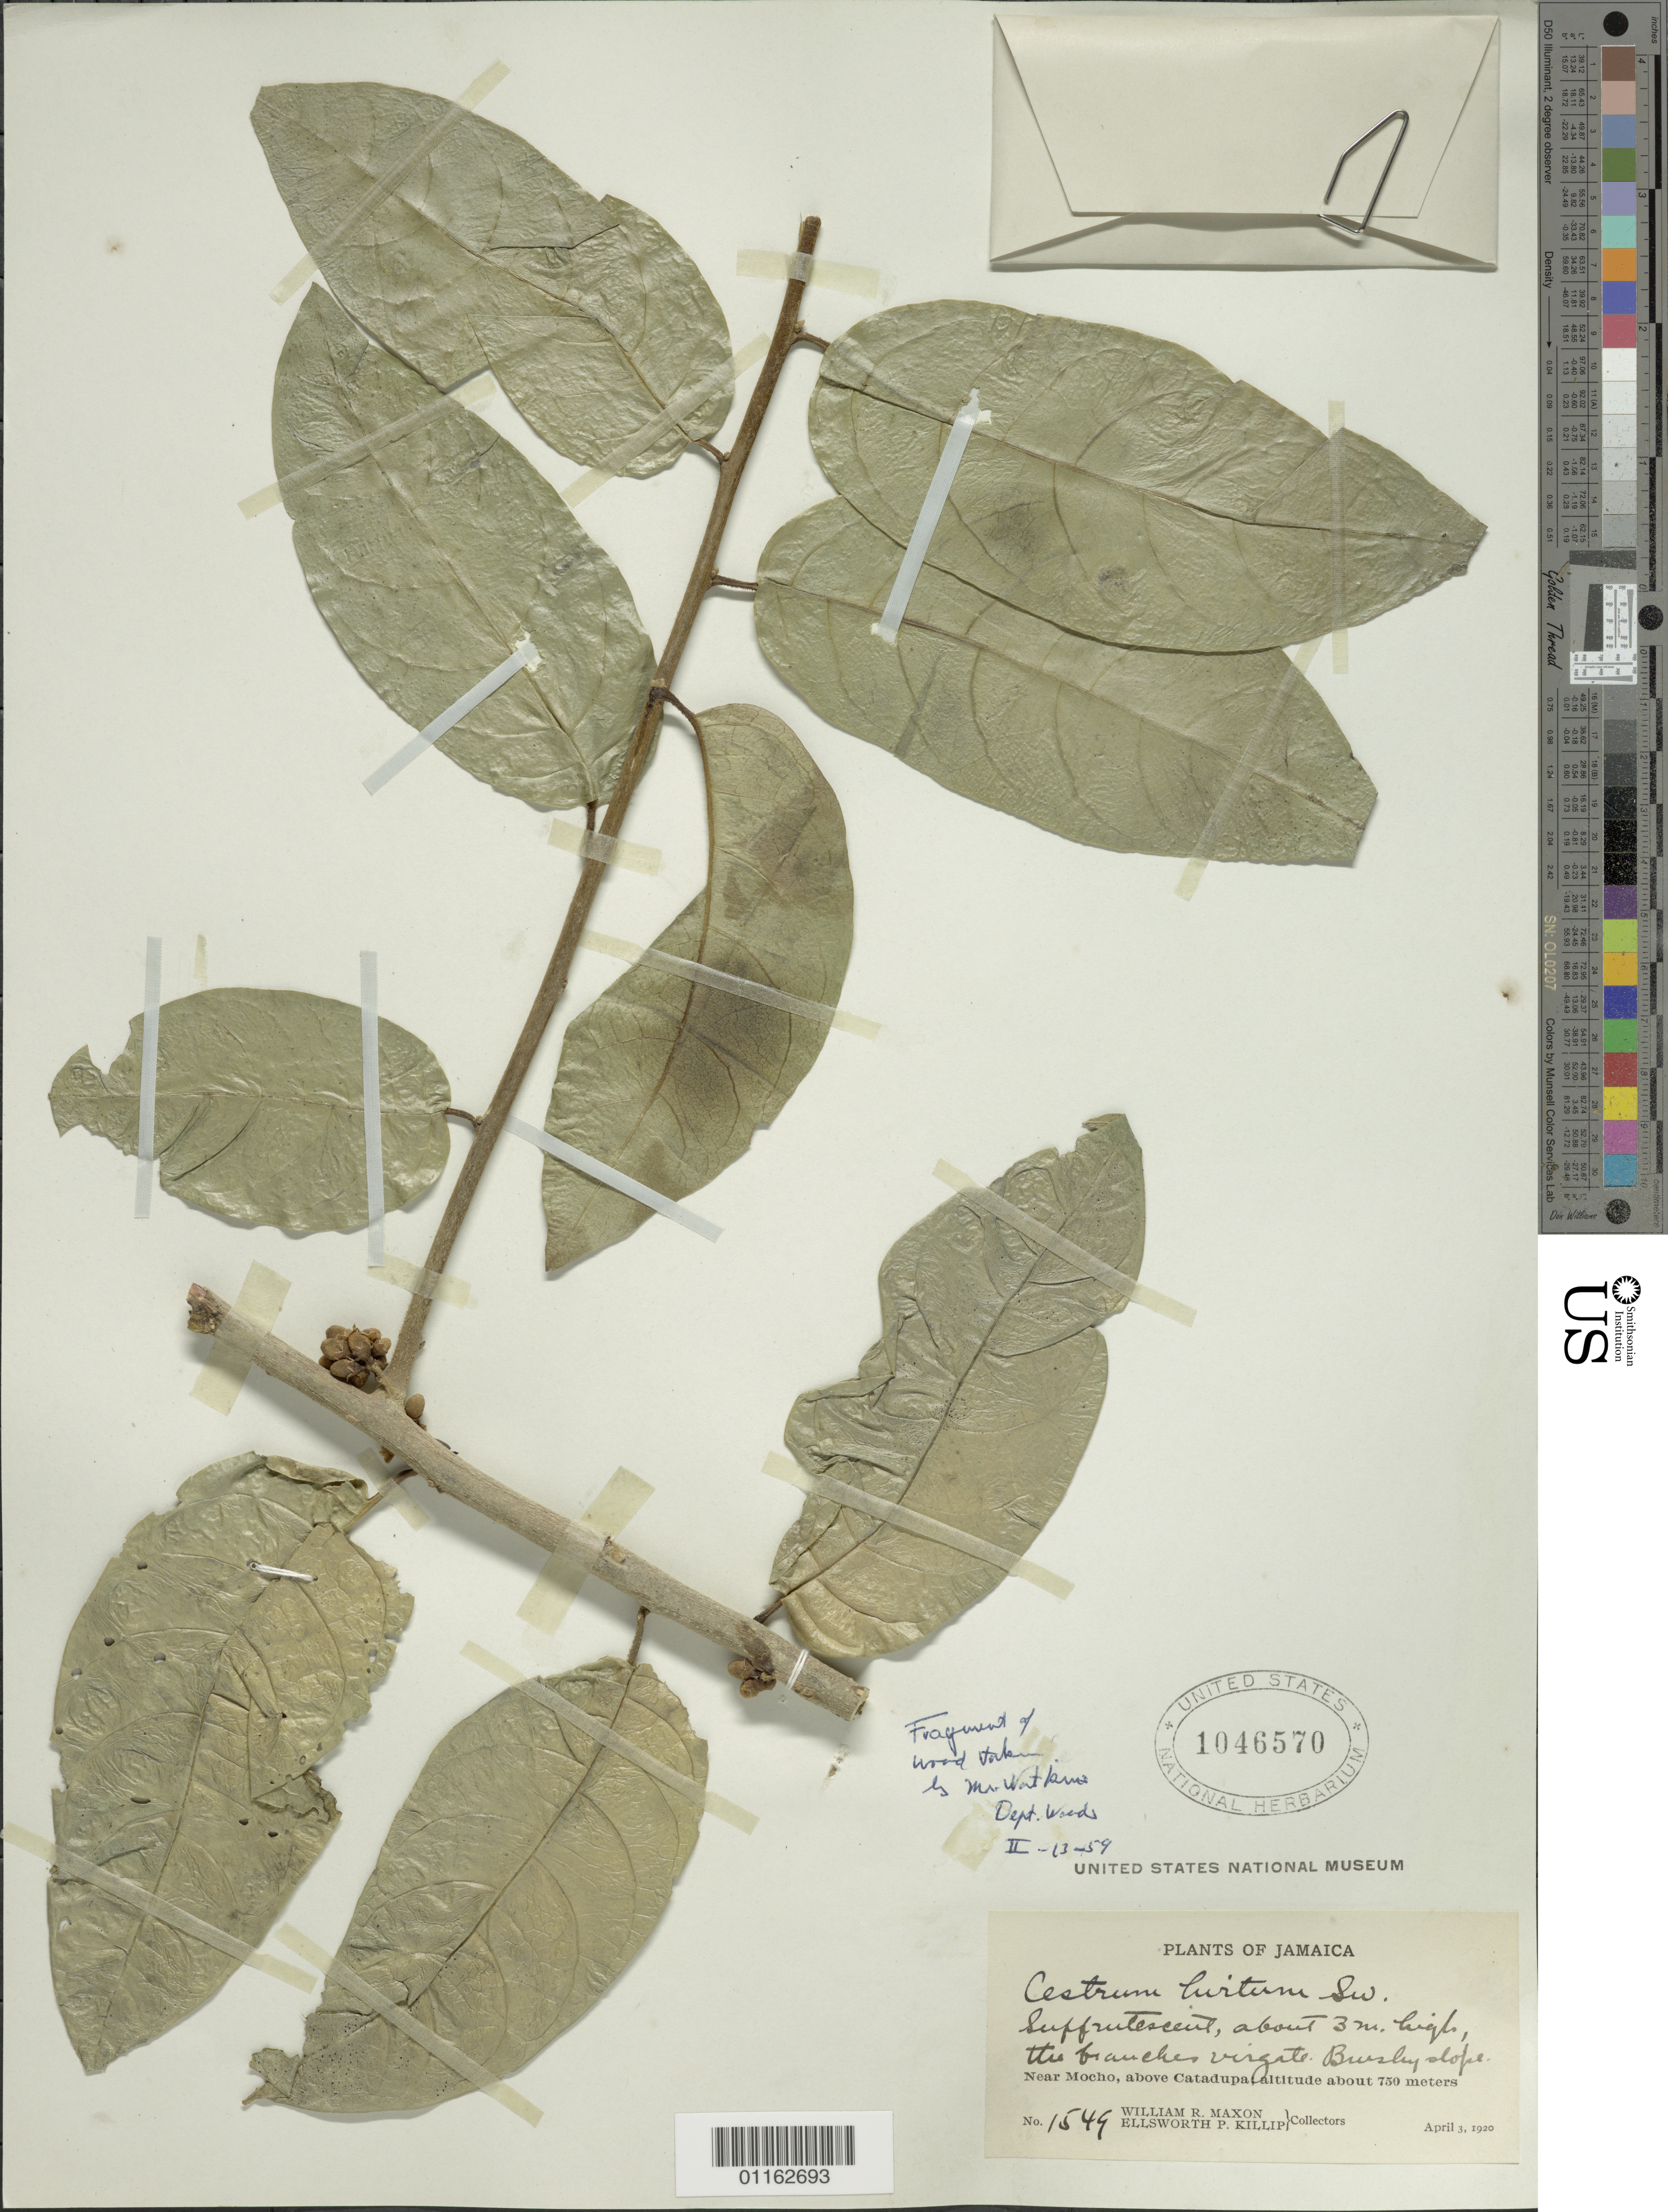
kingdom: Plantae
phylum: Tracheophyta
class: Magnoliopsida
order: Solanales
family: Solanaceae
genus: Cestrum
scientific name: Cestrum hirtum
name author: Sw.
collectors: W. R. Maxon & E. P. Killip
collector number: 1549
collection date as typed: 03 Apr 1920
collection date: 1920-04-03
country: Jamaica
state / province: Saint James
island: Jamaica I.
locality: Near Mocho above Catadupa; brushy slope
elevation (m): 750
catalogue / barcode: US 1046570